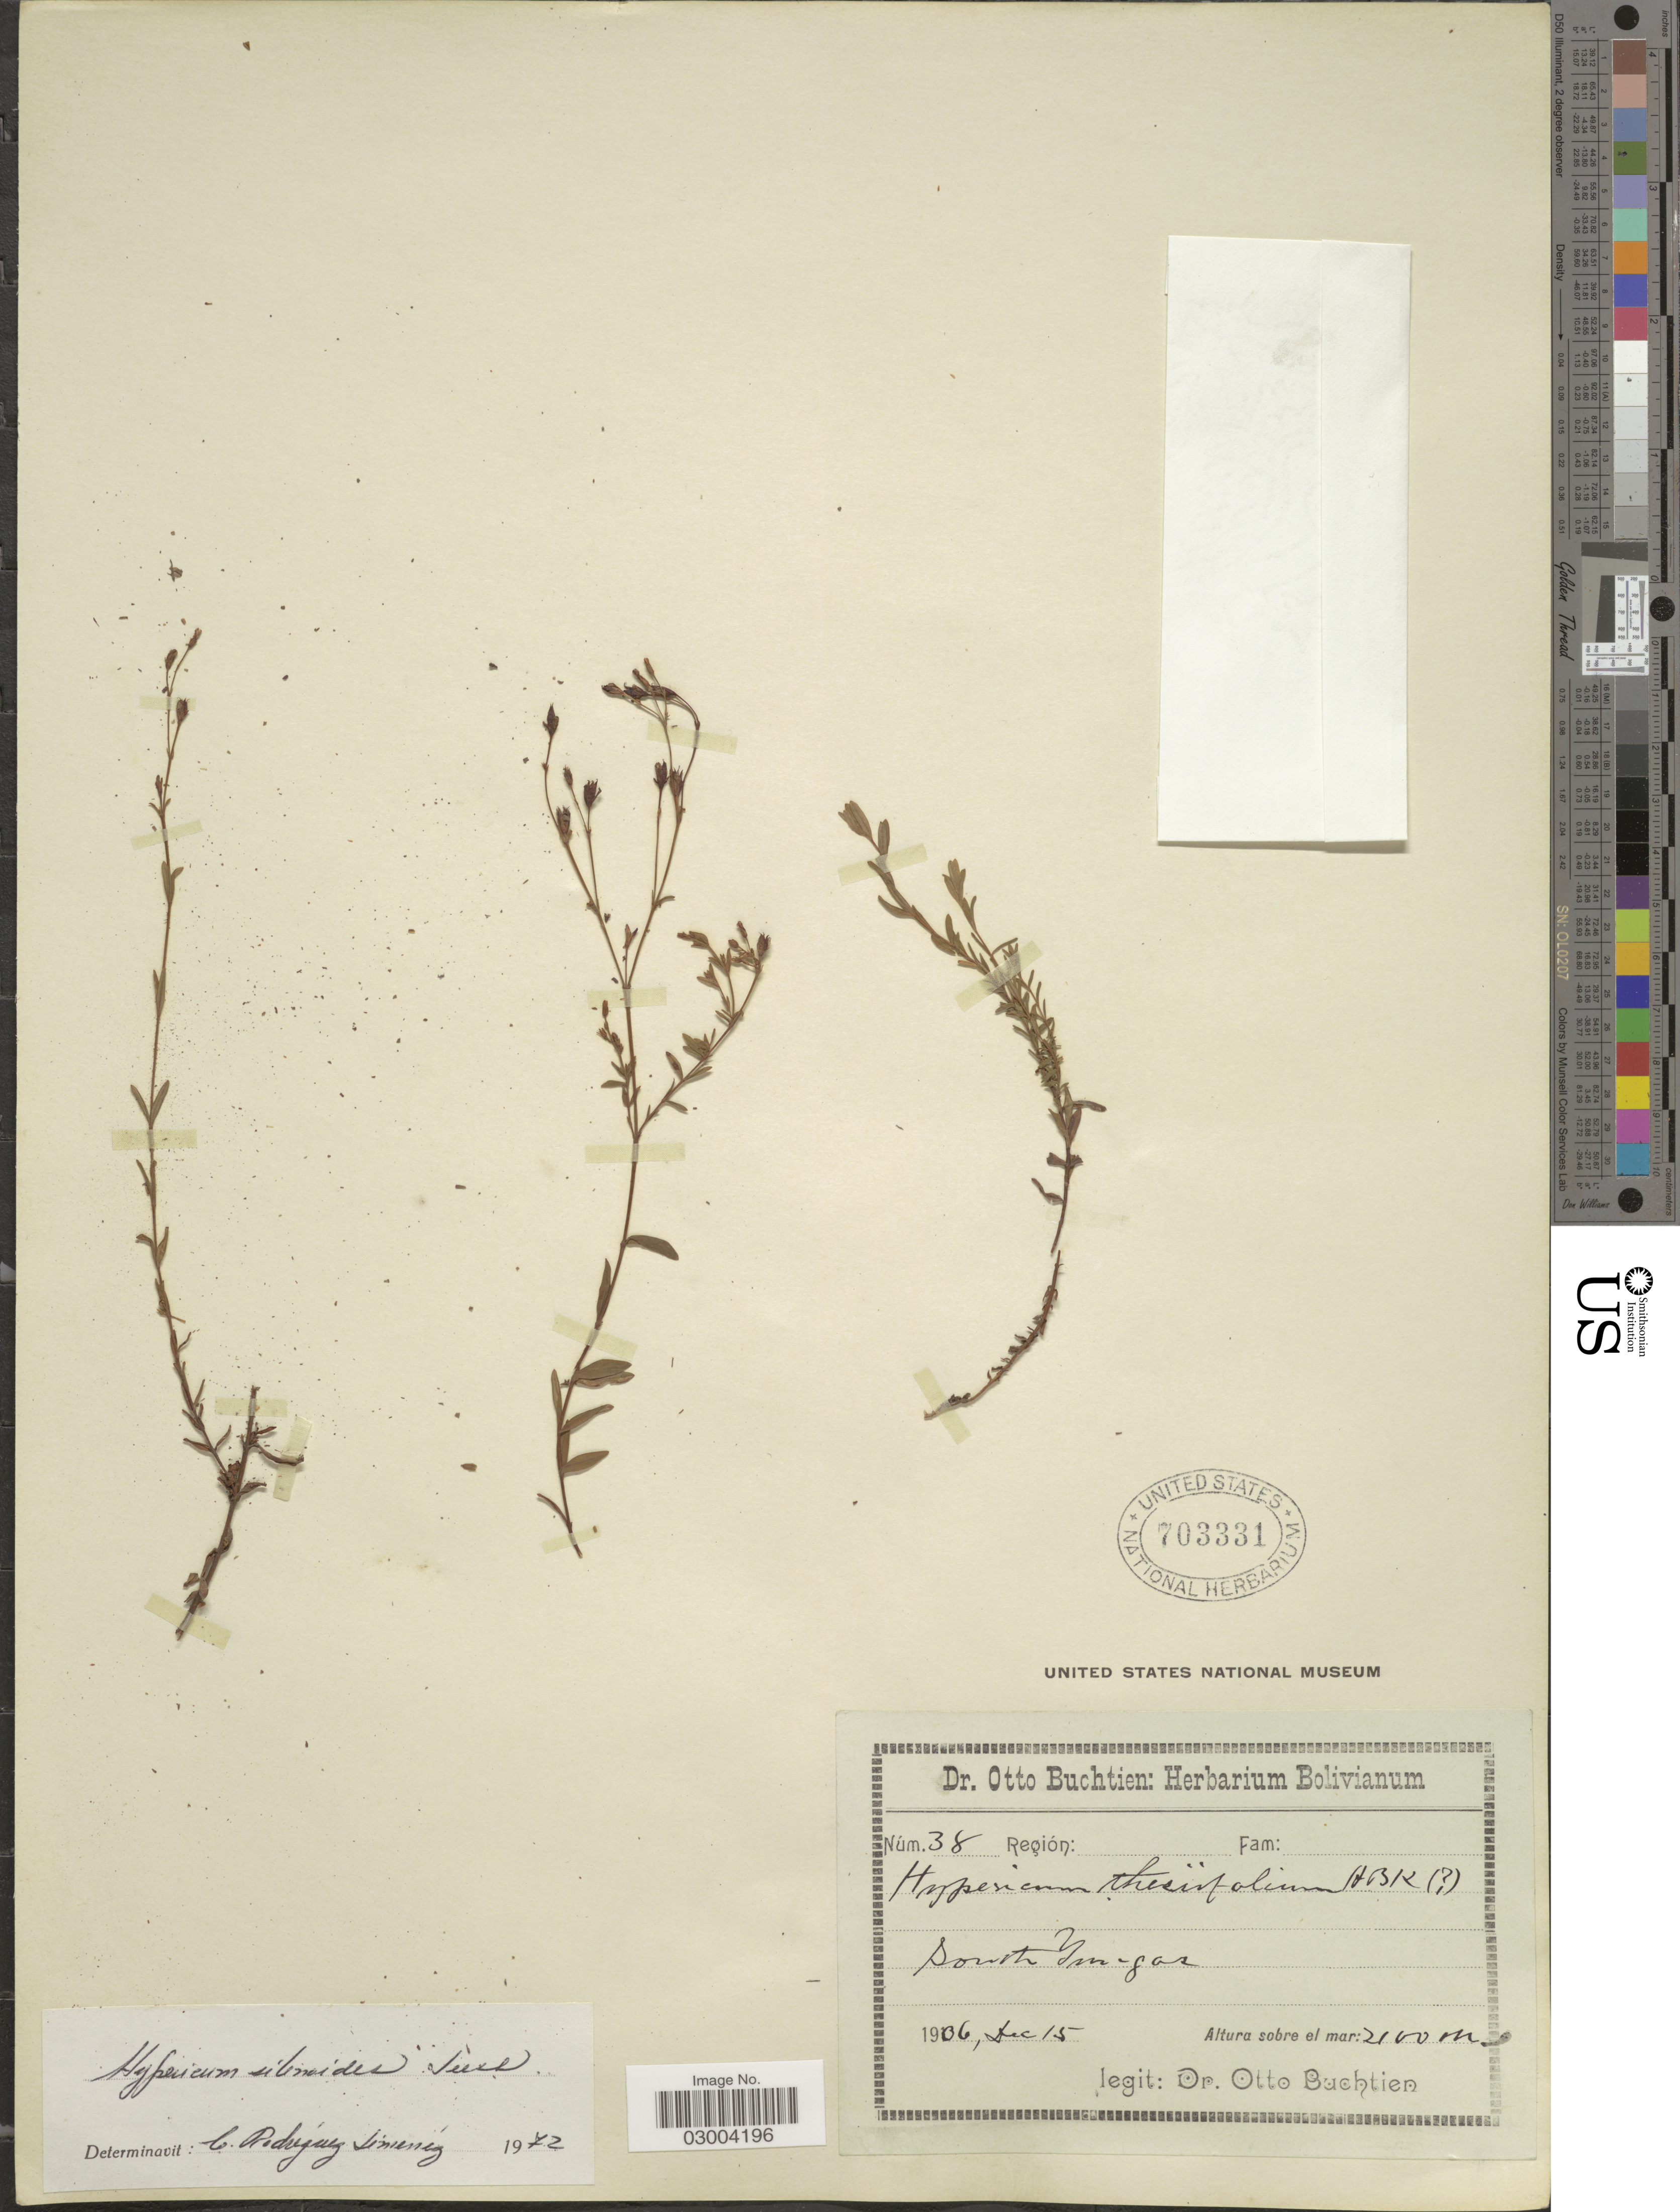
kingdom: Plantae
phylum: Tracheophyta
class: Magnoliopsida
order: Malpighiales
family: Hypericaceae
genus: Hypericum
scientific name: Hypericum silenoides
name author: Juss.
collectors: O. Buchtien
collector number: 38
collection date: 1936-12-15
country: Bolivia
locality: South Yungas.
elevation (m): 2100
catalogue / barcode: US 703331